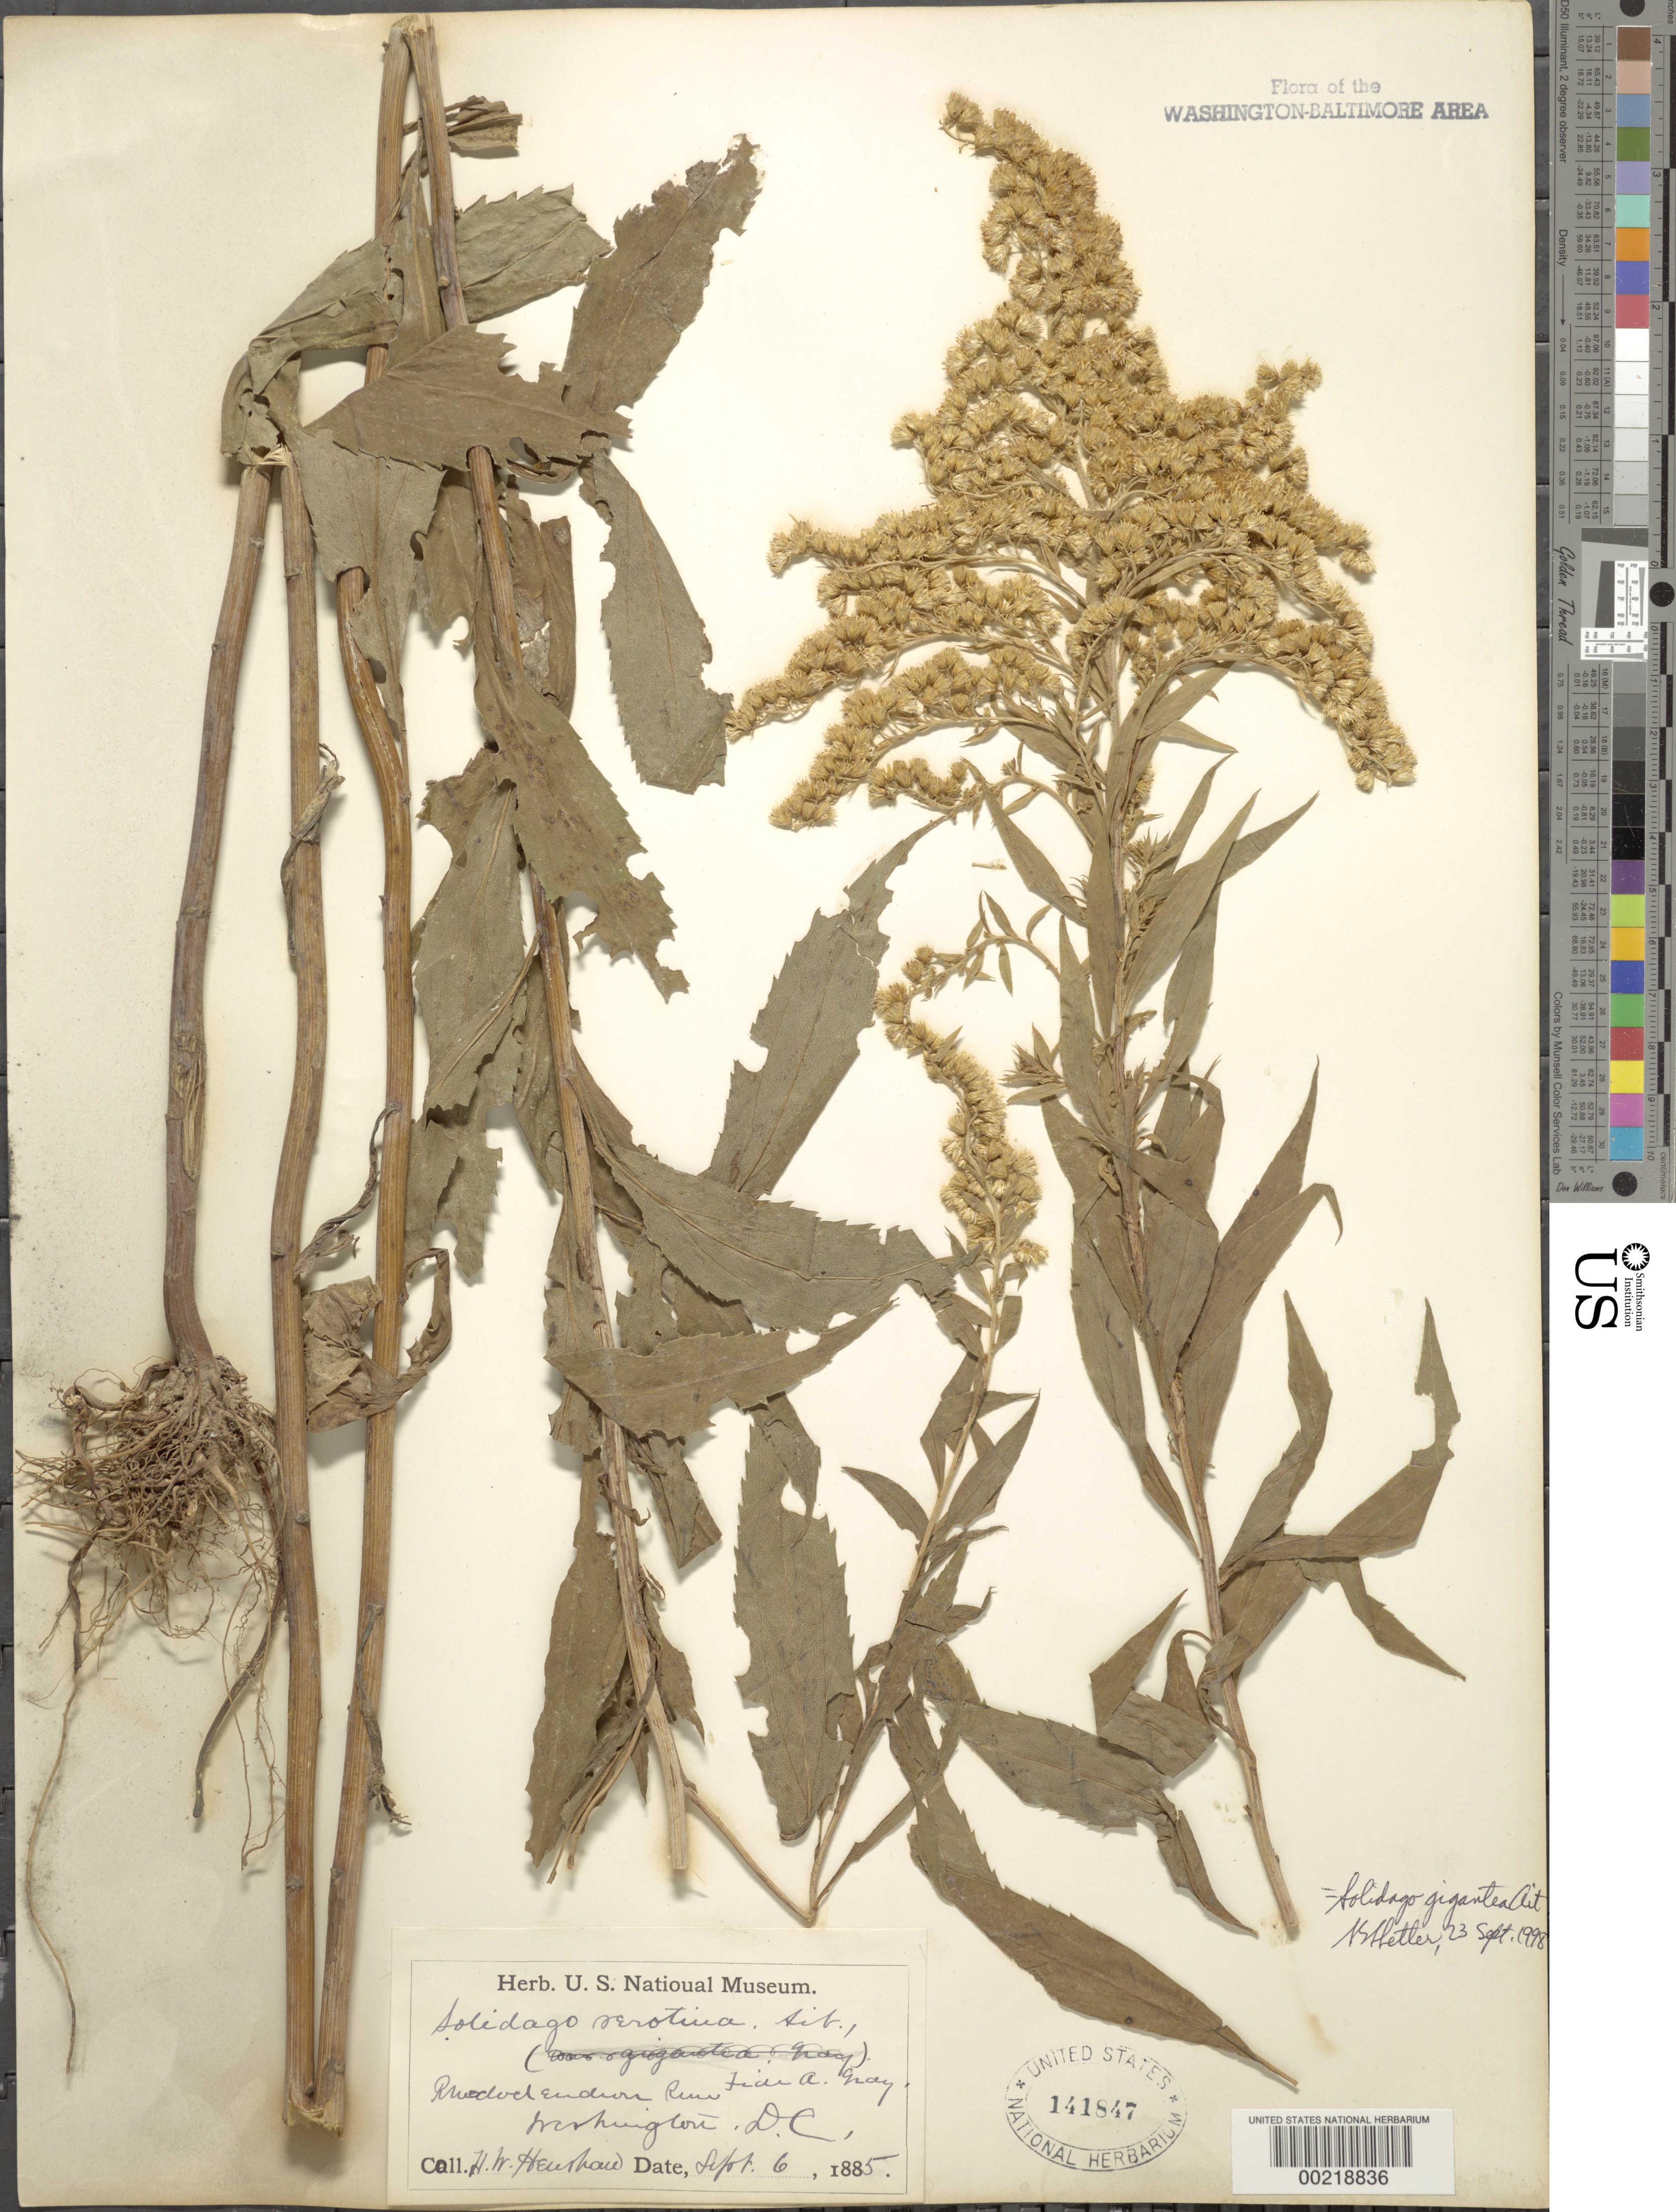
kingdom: Plantae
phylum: Tracheophyta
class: Magnoliopsida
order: Asterales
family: Asteraceae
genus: Solidago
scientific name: Solidago gigantea var. leiophylla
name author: Fernald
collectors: H. Henshaw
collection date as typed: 06 Sep 1885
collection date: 1885-09-06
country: United States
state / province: District of Columbia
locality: Rhododendron Run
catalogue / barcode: US 141847